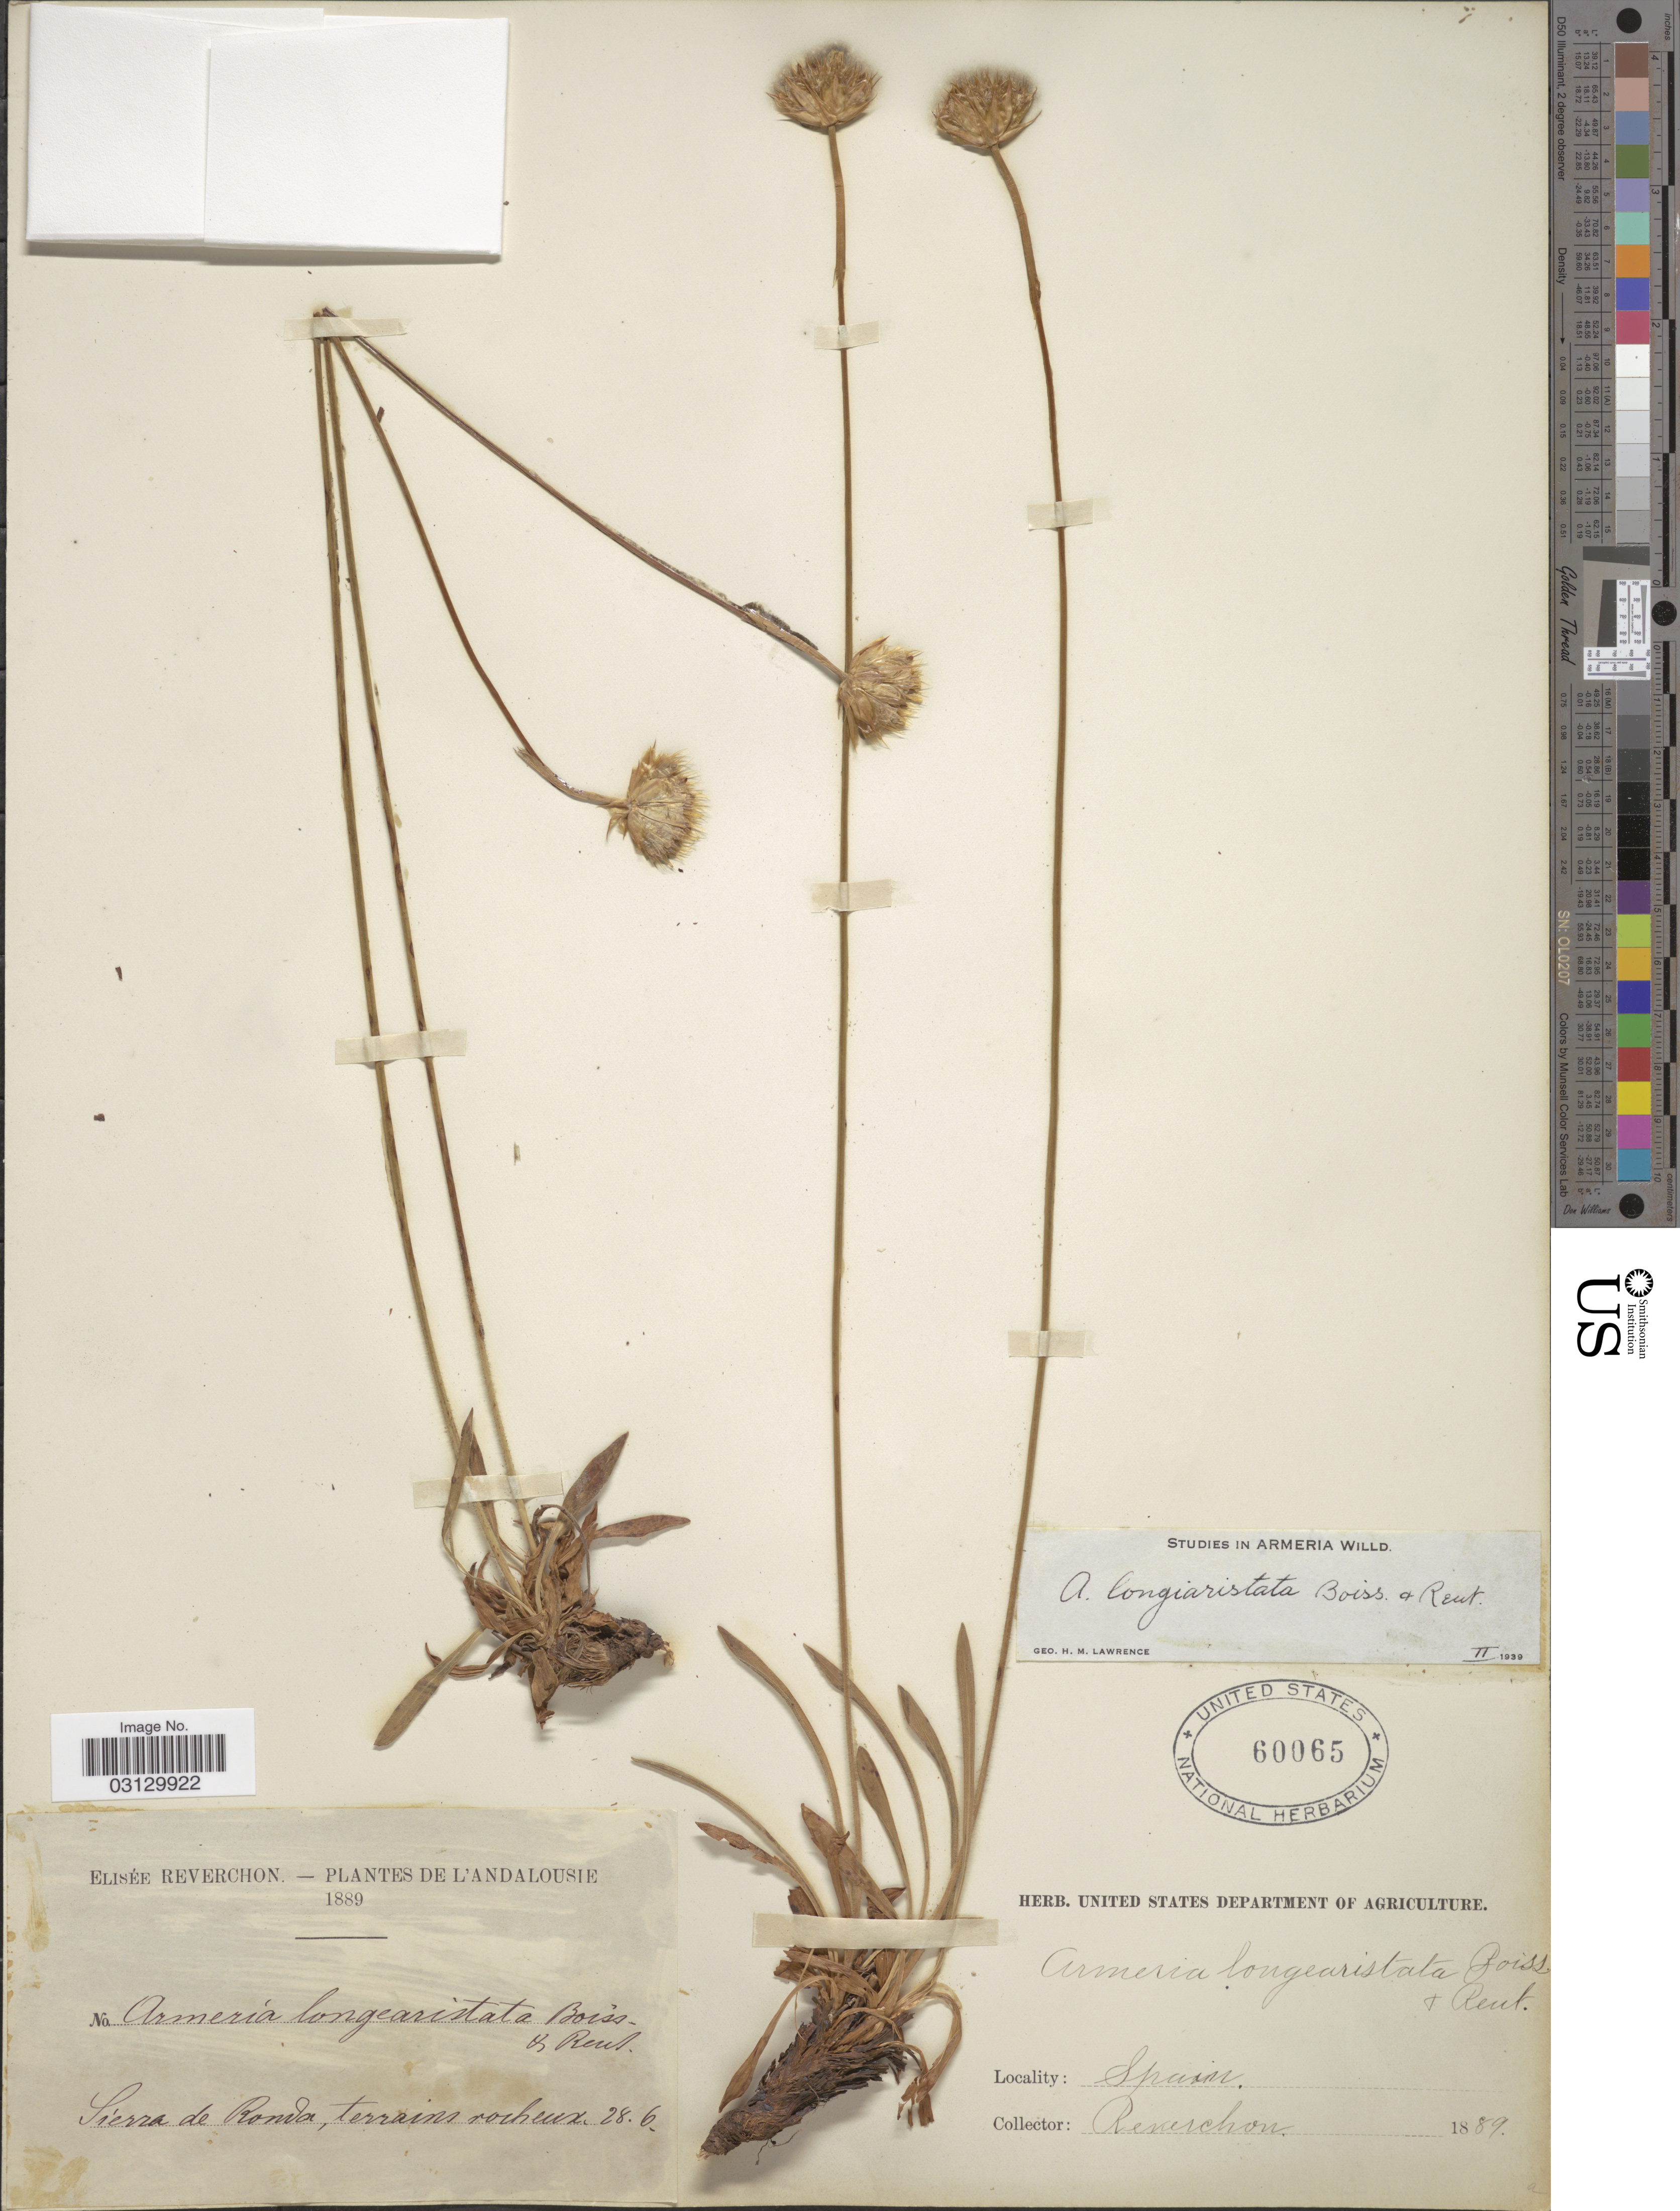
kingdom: Plantae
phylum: Tracheophyta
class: Magnoliopsida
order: Caryophyllales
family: Plumbaginaceae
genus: Armeria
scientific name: Armeria longiaristata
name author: Bourg.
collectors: E. Reverchon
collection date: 1889-06-28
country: Spain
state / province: Andalucía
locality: Andalousie. Sierra de Ronda, terrains rocheux.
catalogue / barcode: US 60065